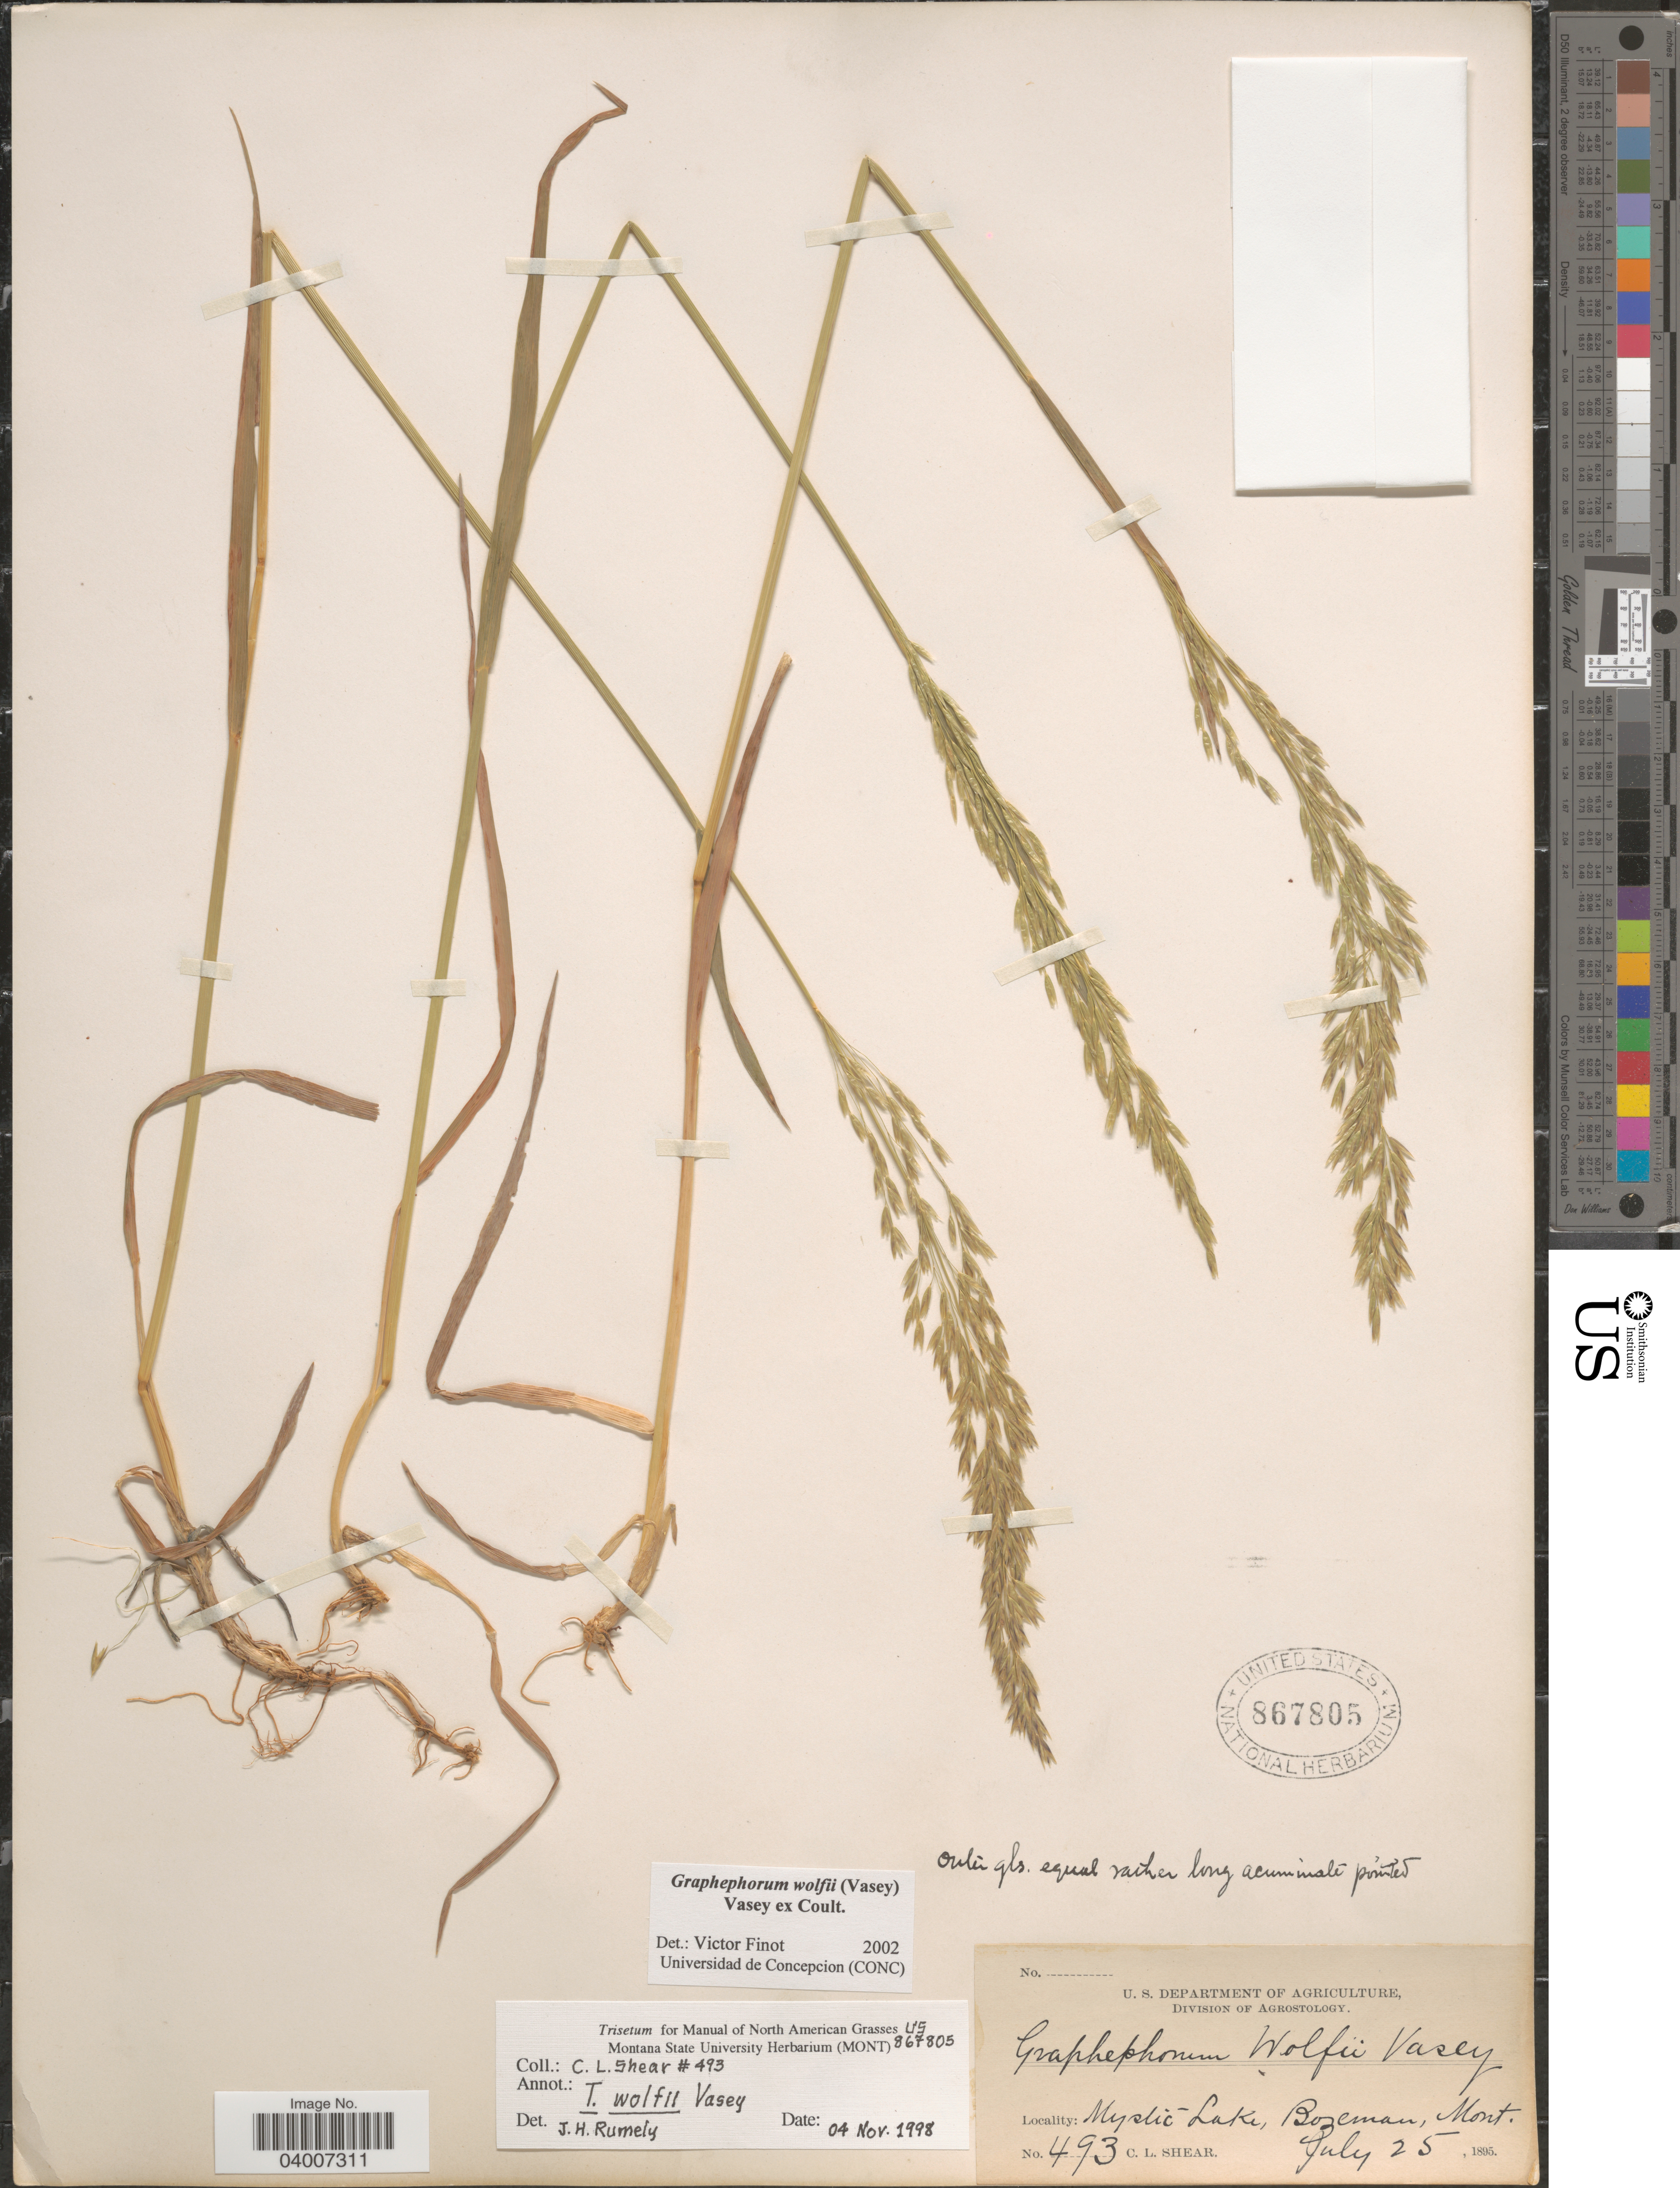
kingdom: Plantae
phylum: Tracheophyta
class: Liliopsida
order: Poales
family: Poaceae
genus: Graphephorum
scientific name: Graphephorum wolfii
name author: (E. Fourn.) Vasey ex Coult.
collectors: C. L. Shear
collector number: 493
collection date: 1895-07-25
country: United States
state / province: Montana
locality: Mystic Lake, Bozeman.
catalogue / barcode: US 867805